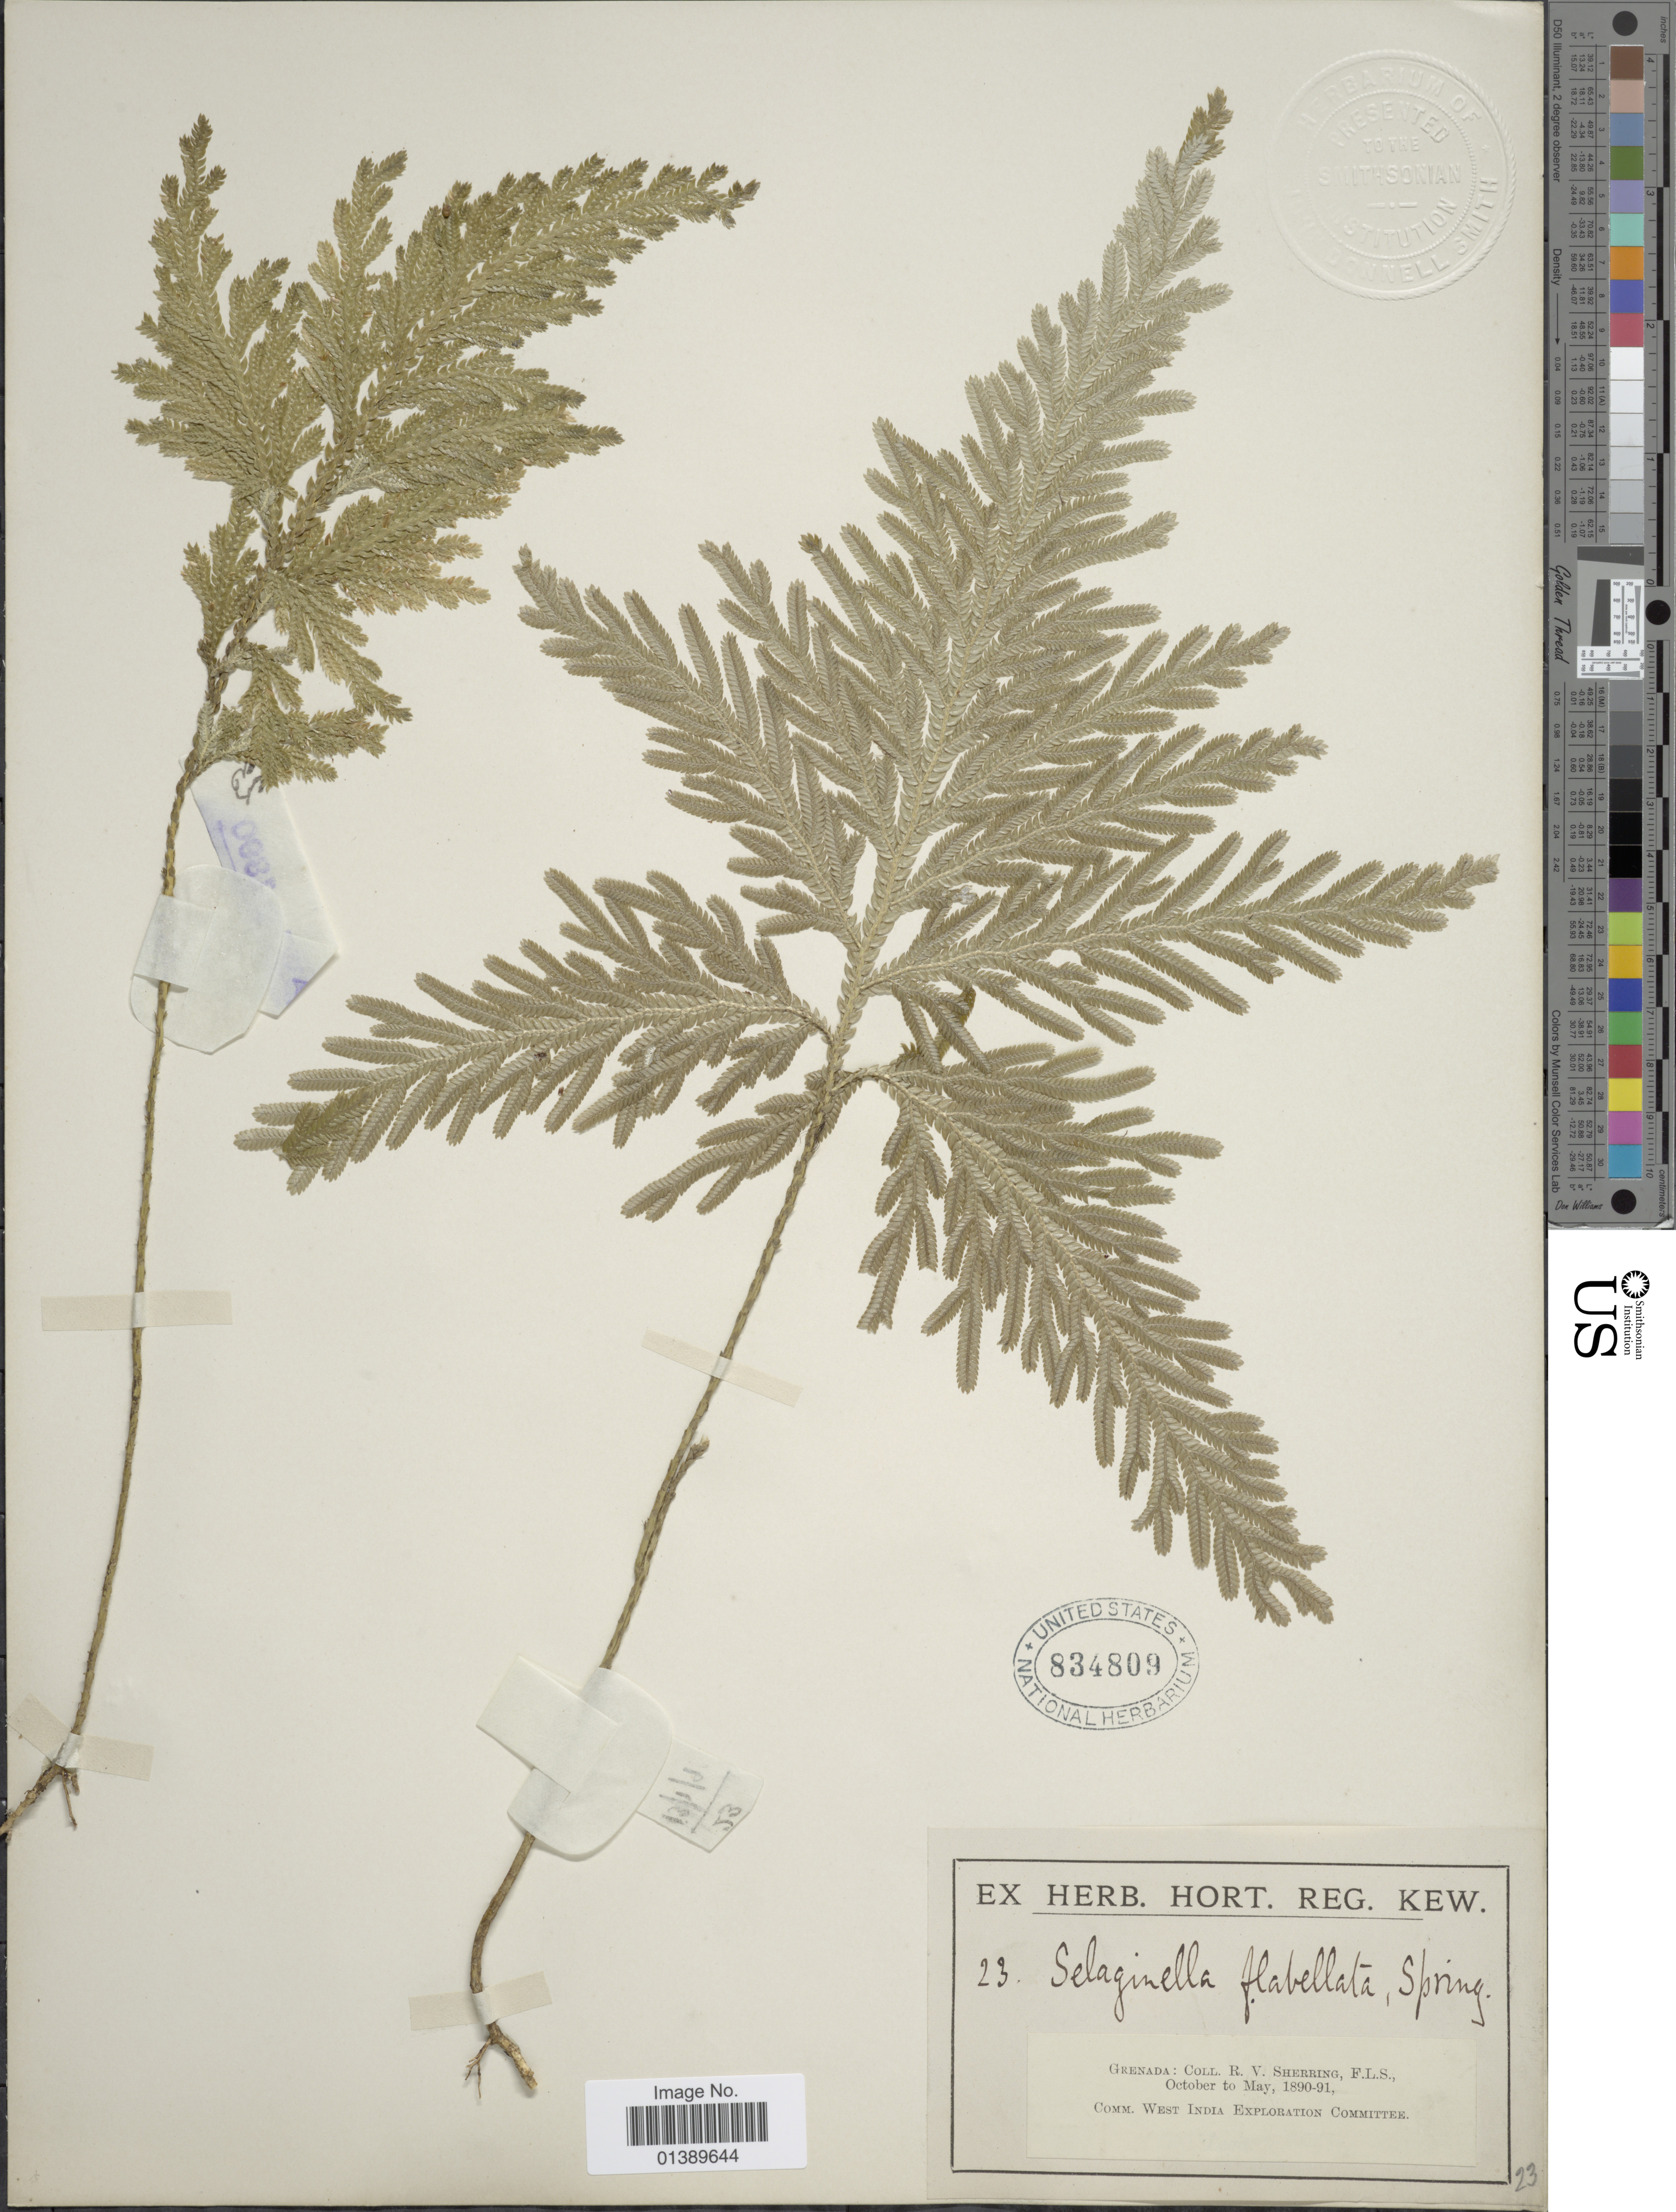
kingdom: Plantae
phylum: Tracheophyta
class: Lycopodiopsida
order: Selaginellales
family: Selaginellaceae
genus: Selaginella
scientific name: Selaginella flabellata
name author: L.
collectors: R. Sherring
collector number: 23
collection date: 1890-05/1890-10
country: Grenada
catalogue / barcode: US 834809